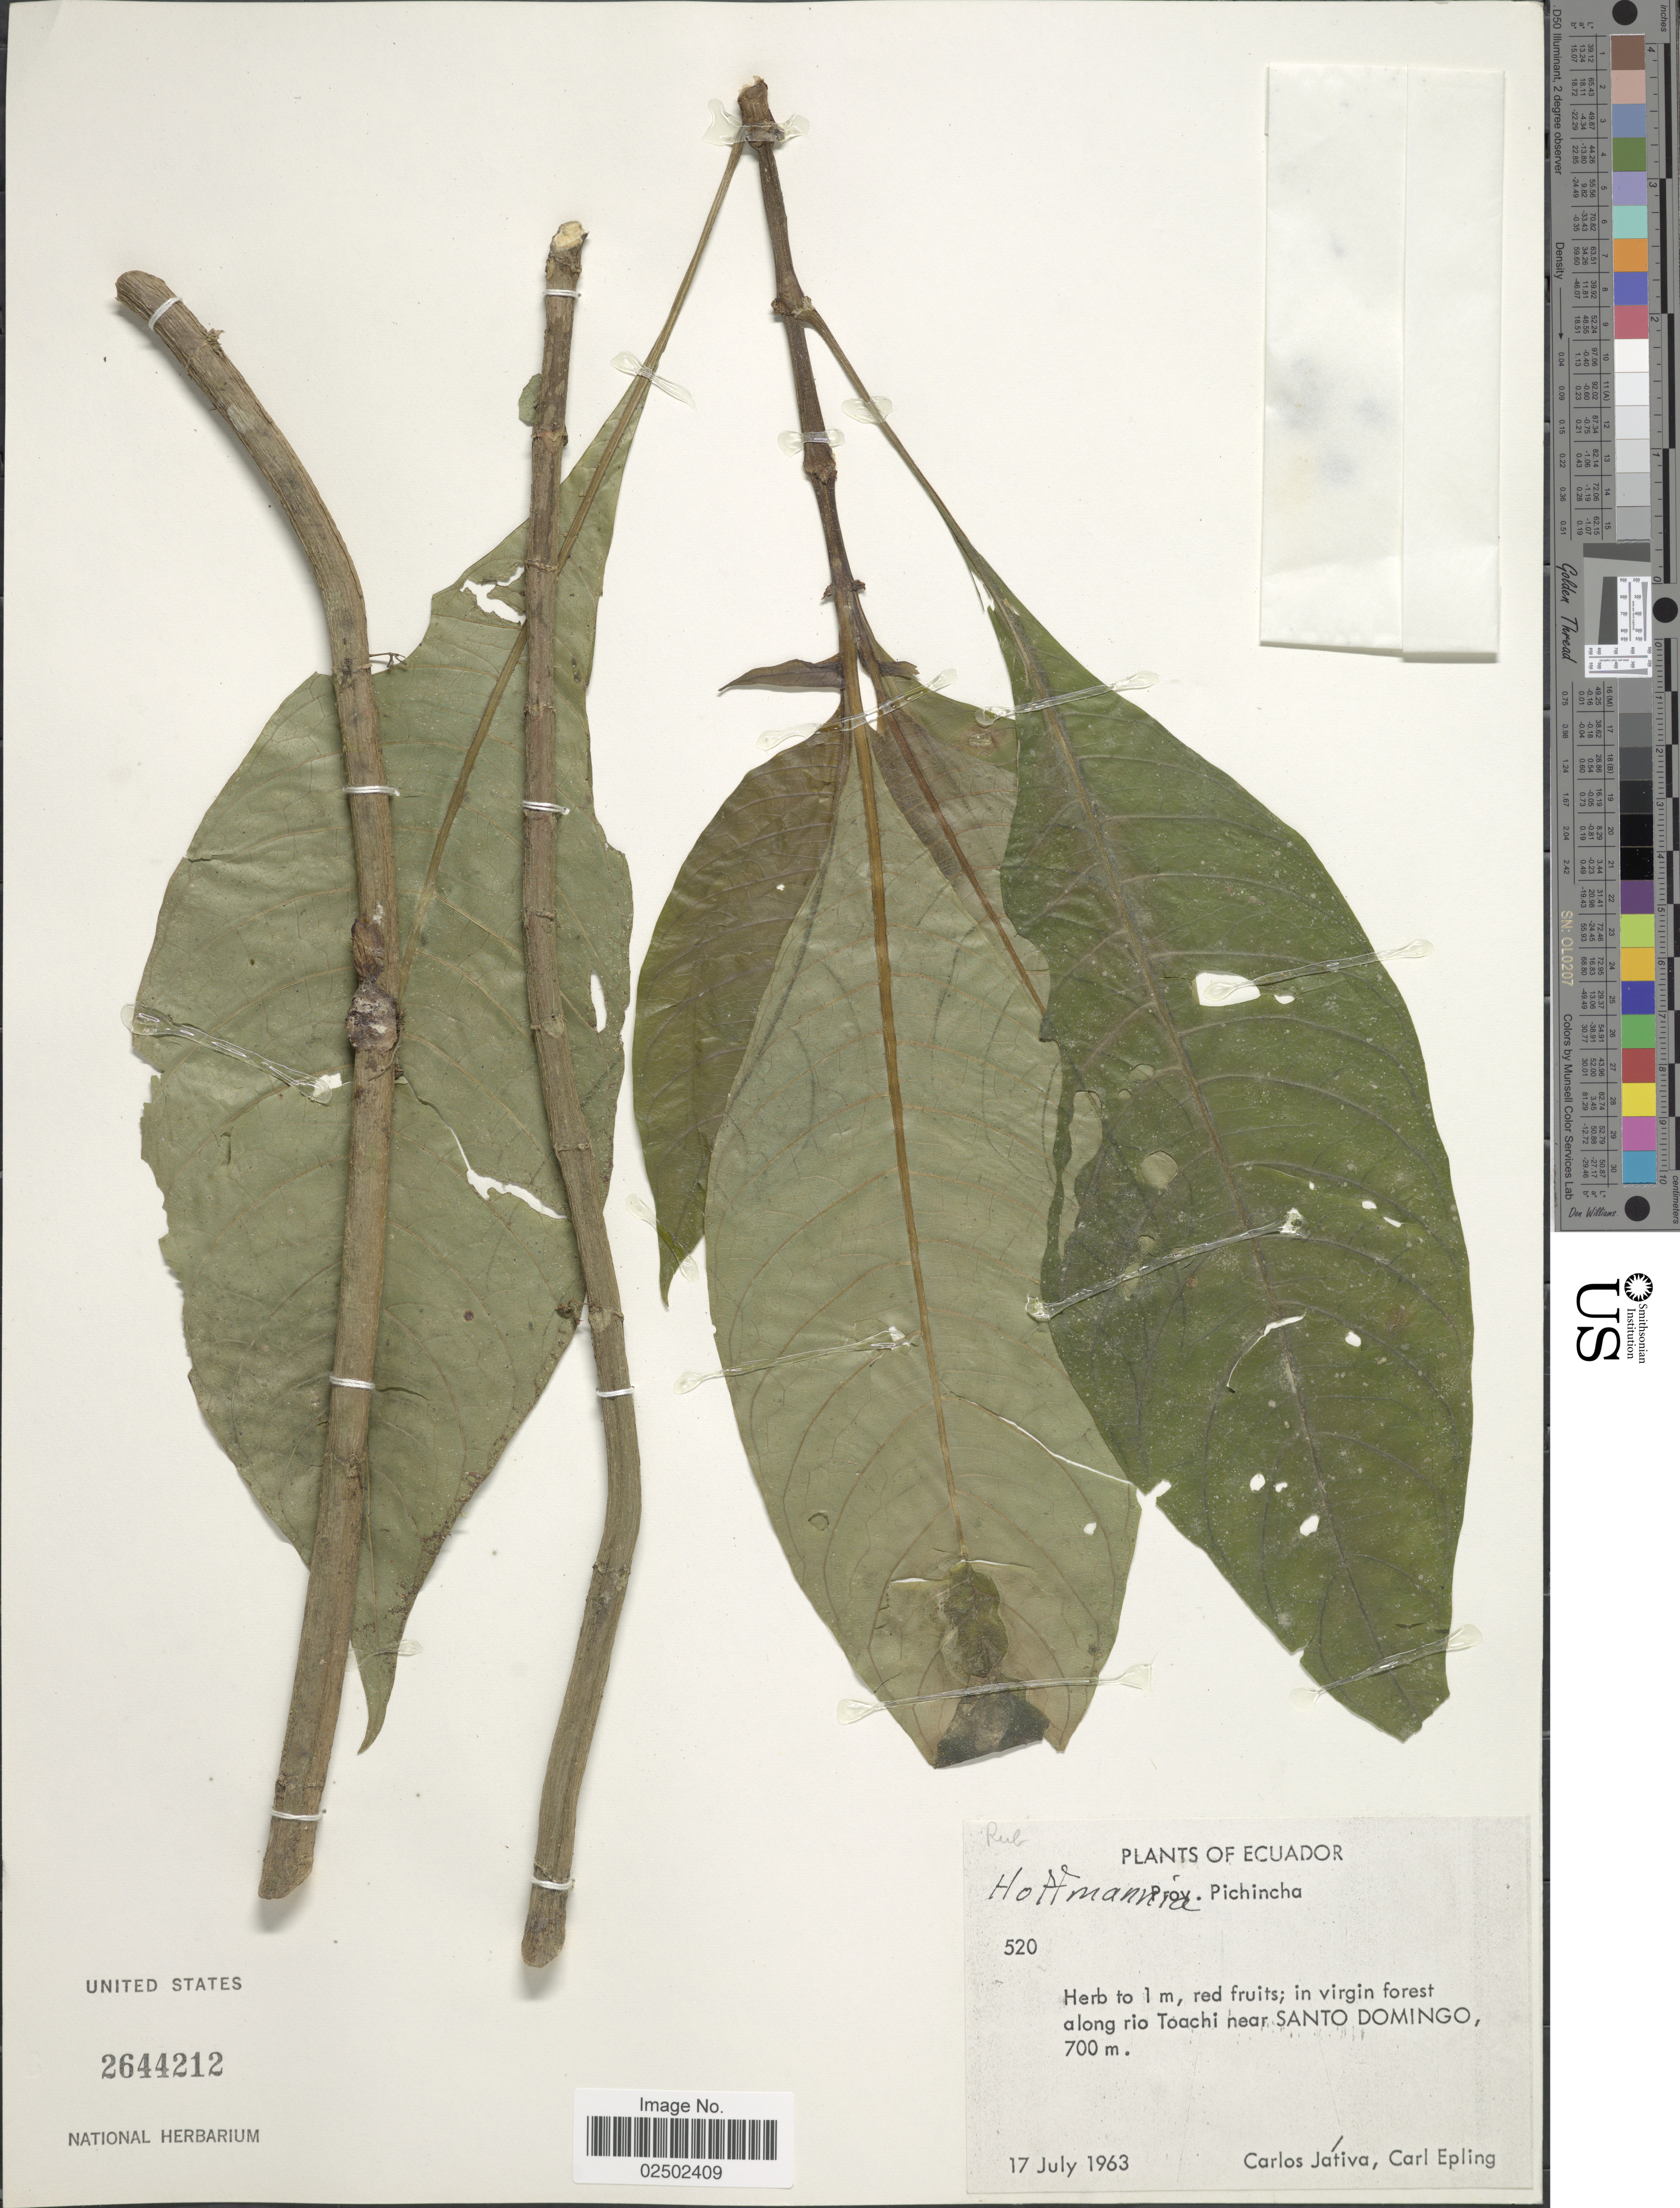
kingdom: Plantae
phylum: Tracheophyta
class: Magnoliopsida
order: Gentianales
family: Rubiaceae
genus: Hoffmannia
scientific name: Hoffmannia sp.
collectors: C. D. Játiva & C. C. Epling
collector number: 520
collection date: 1963-07-17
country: Ecuador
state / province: Pichincha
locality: Along rio Toachi near Santo Domingo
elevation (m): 700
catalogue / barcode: US 2644212